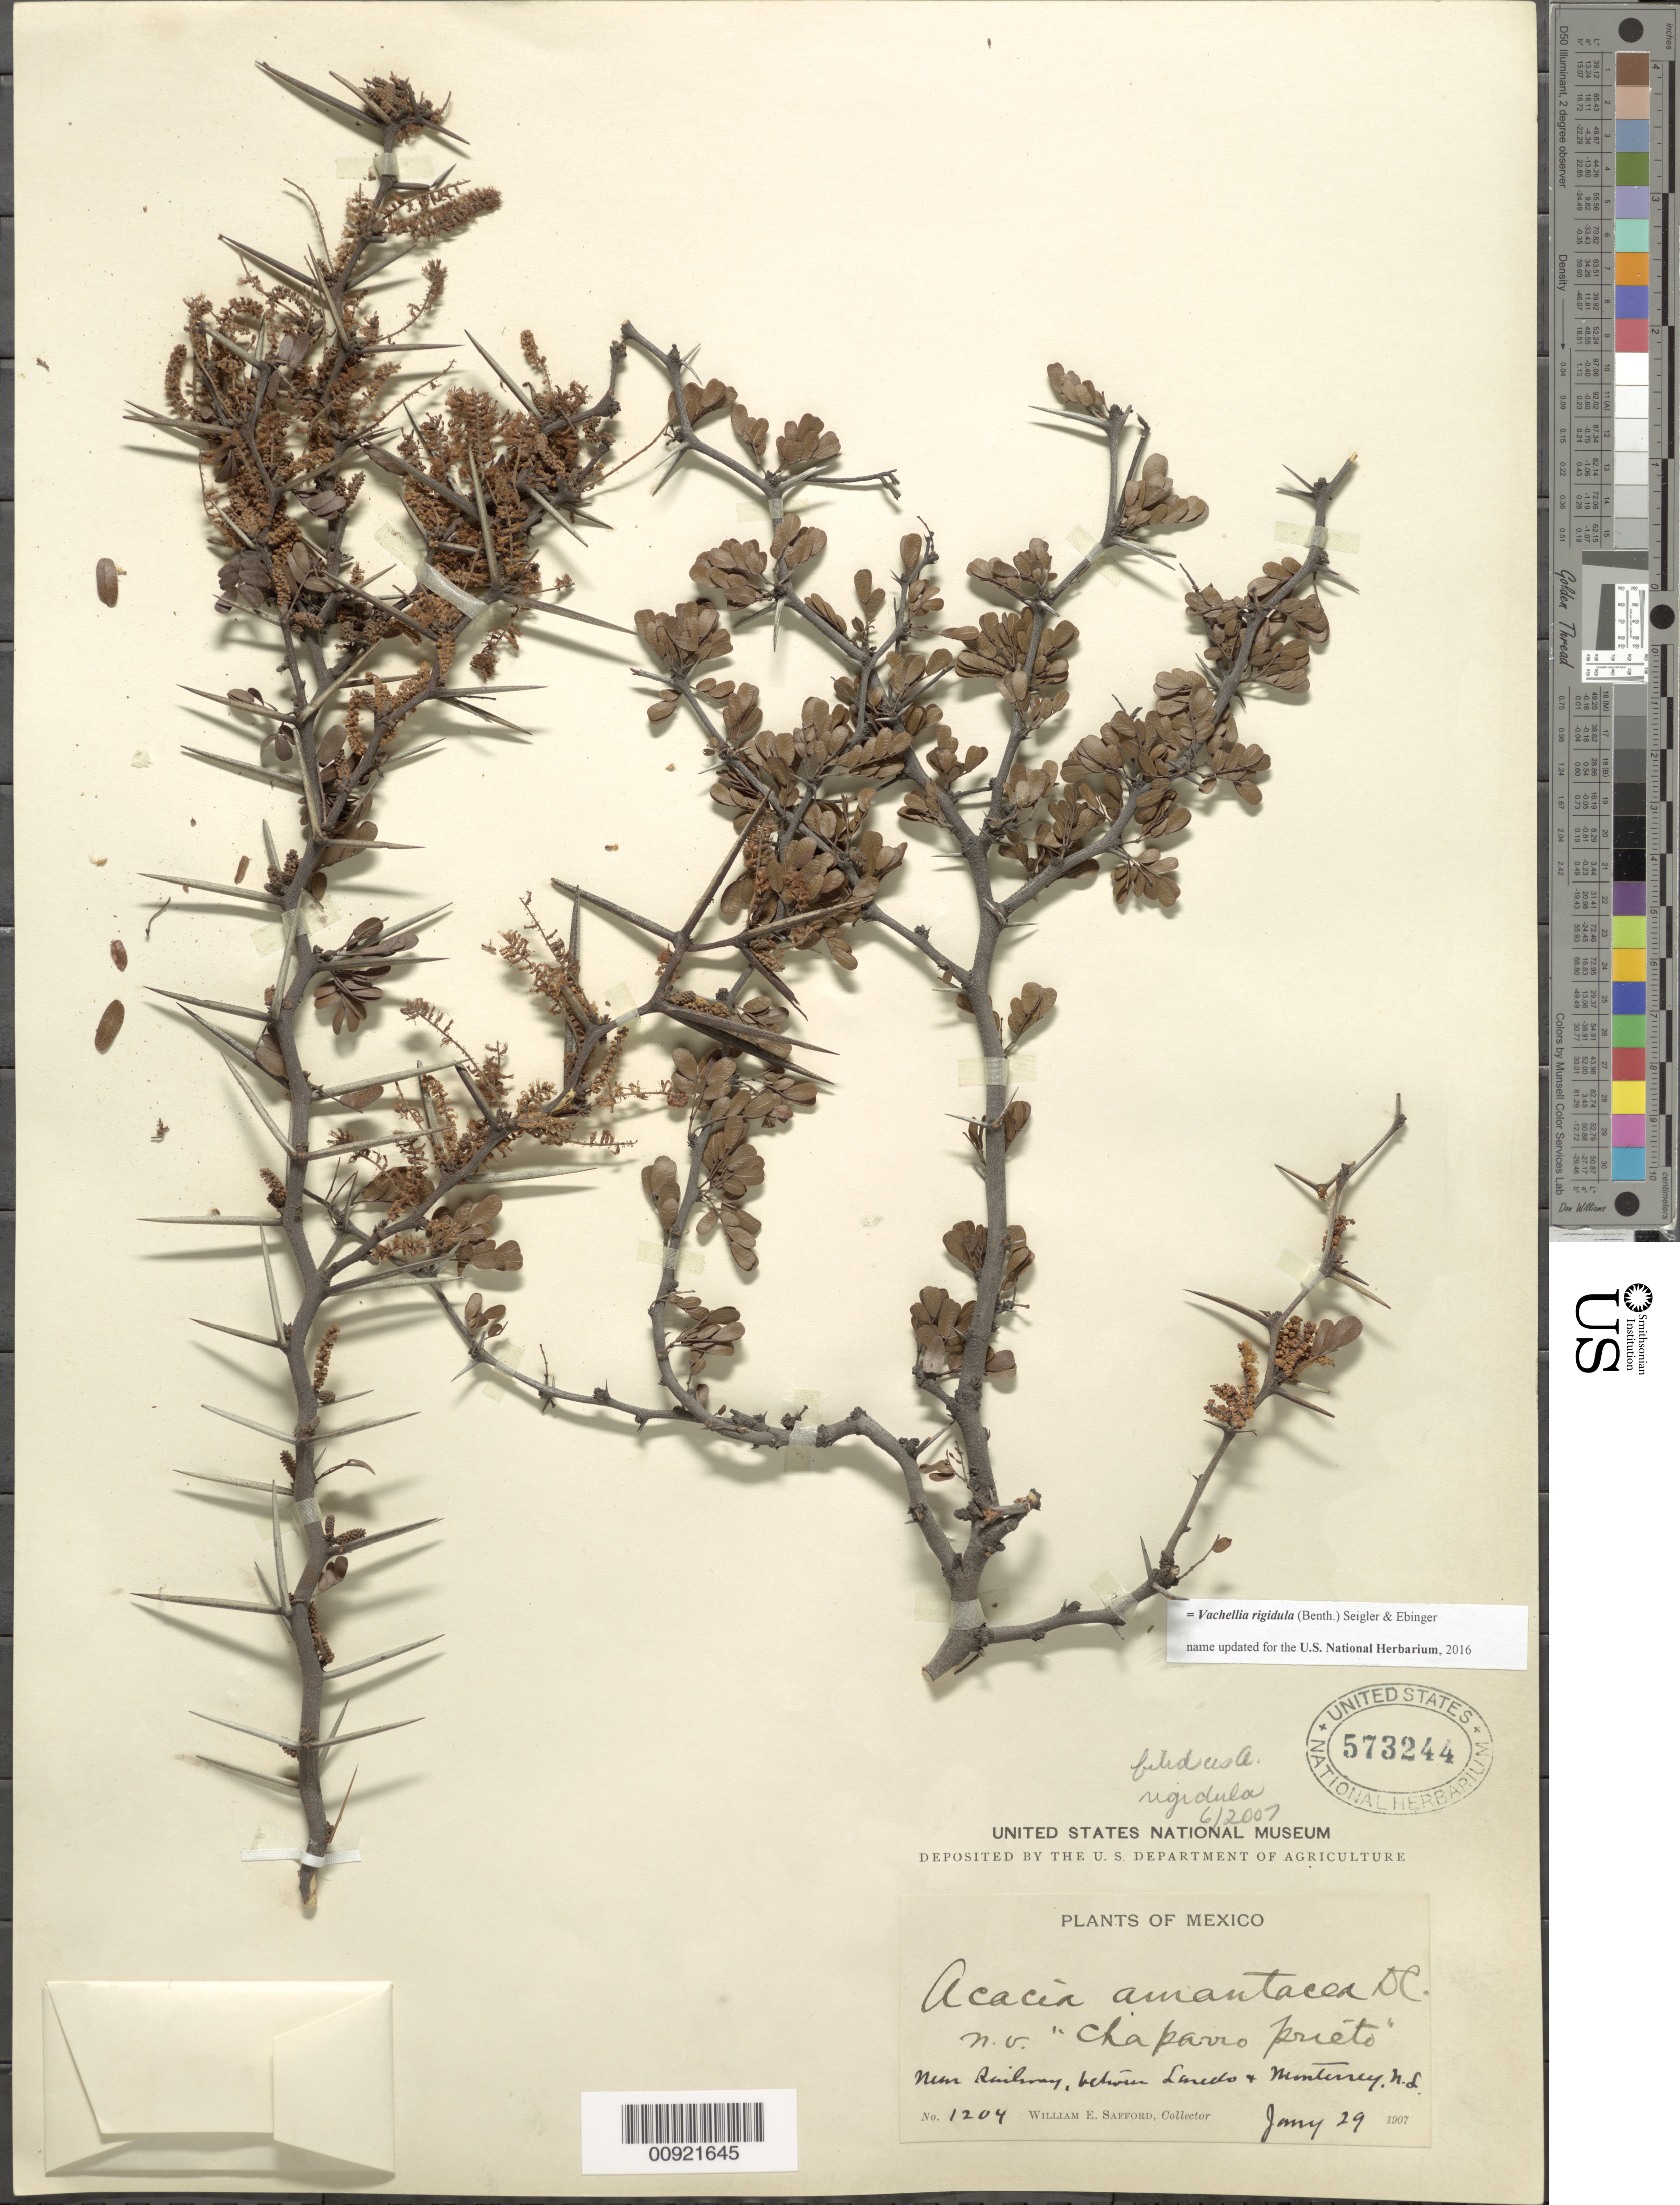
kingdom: Plantae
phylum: Tracheophyta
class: Magnoliopsida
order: Fabales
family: Fabaceae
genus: Vachellia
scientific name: Vachellia rigidula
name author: (Benth.) Seigler & Ebinger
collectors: W. E. Safford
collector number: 1204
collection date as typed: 29 Jan 1907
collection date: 1907-01-29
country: Mexico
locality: Near Railway, between Laredo & Monterrey, N.L.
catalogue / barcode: US 573244